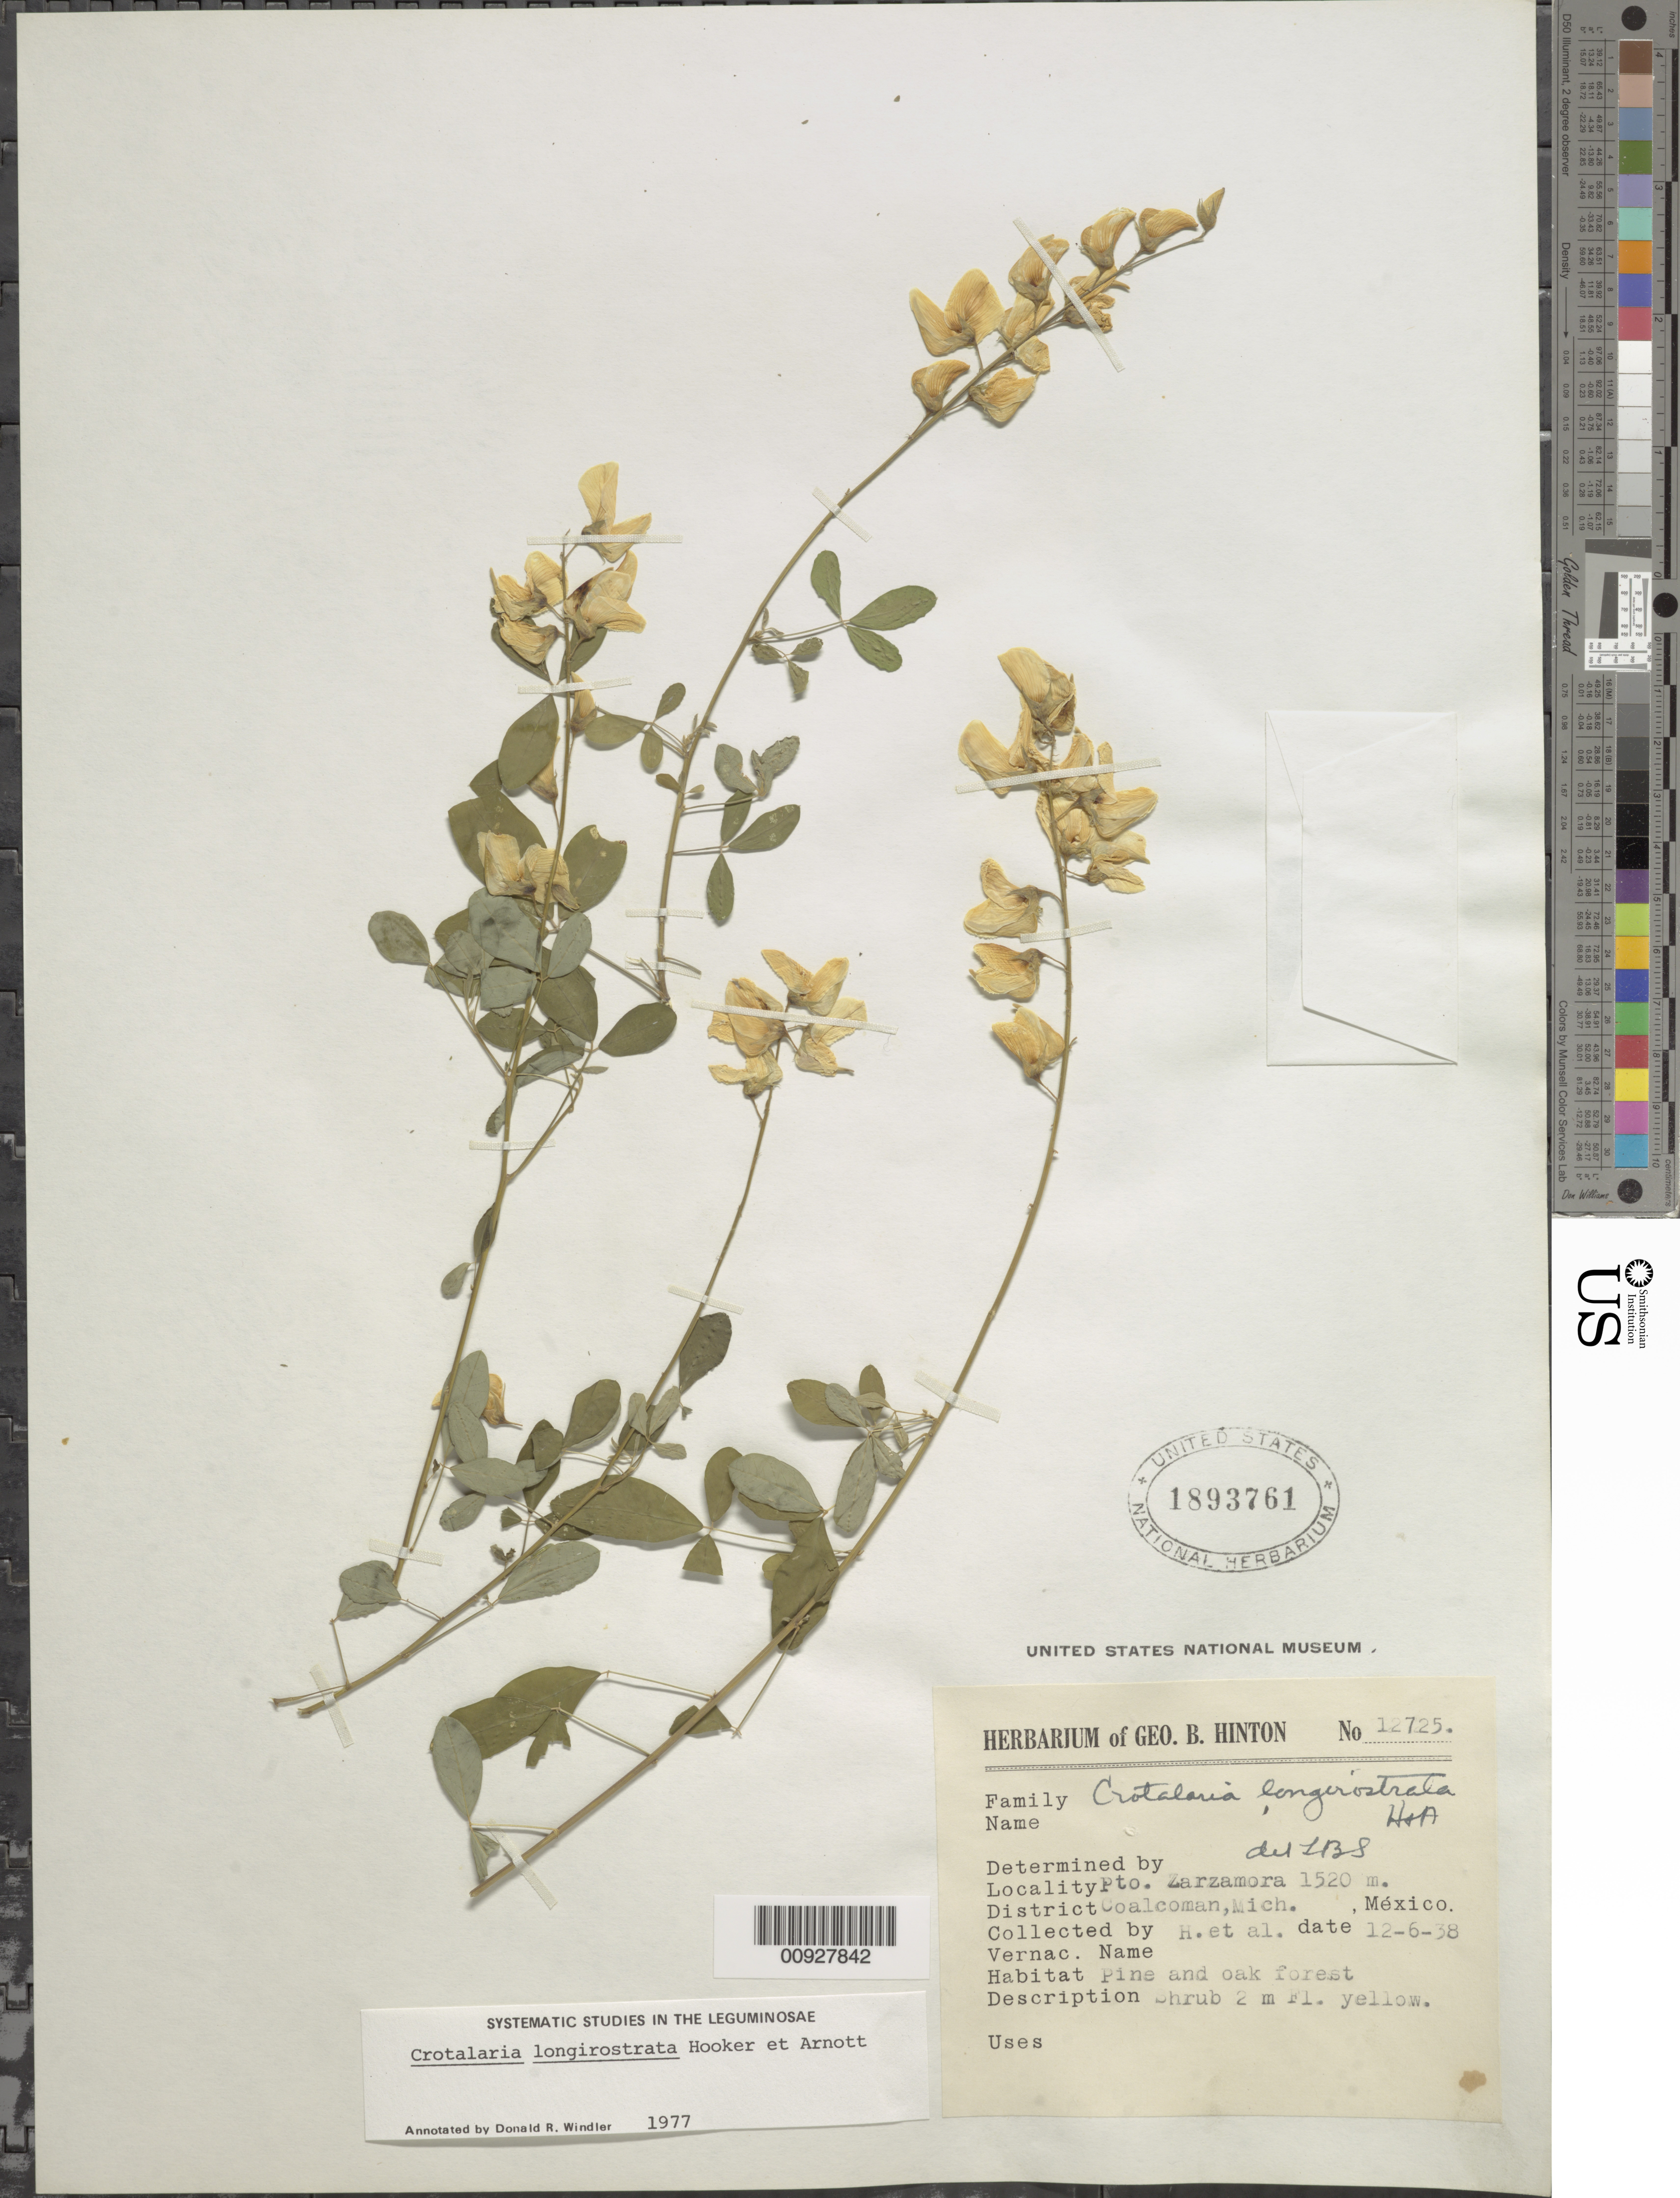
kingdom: Plantae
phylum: Tracheophyta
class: Magnoliopsida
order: Fabales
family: Fabaceae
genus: Crotalaria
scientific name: Crotalaria longirostrata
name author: Hook. & Arn.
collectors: G. B. Hinton & et al.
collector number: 12725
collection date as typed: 06 Dec 1938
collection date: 1938-12-06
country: Mexico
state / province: Michoacán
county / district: Coalcomán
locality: Pto. Zarzamora, District Coalcomán, Michoacán.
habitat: Pine and oak forest.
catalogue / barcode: US 1893761